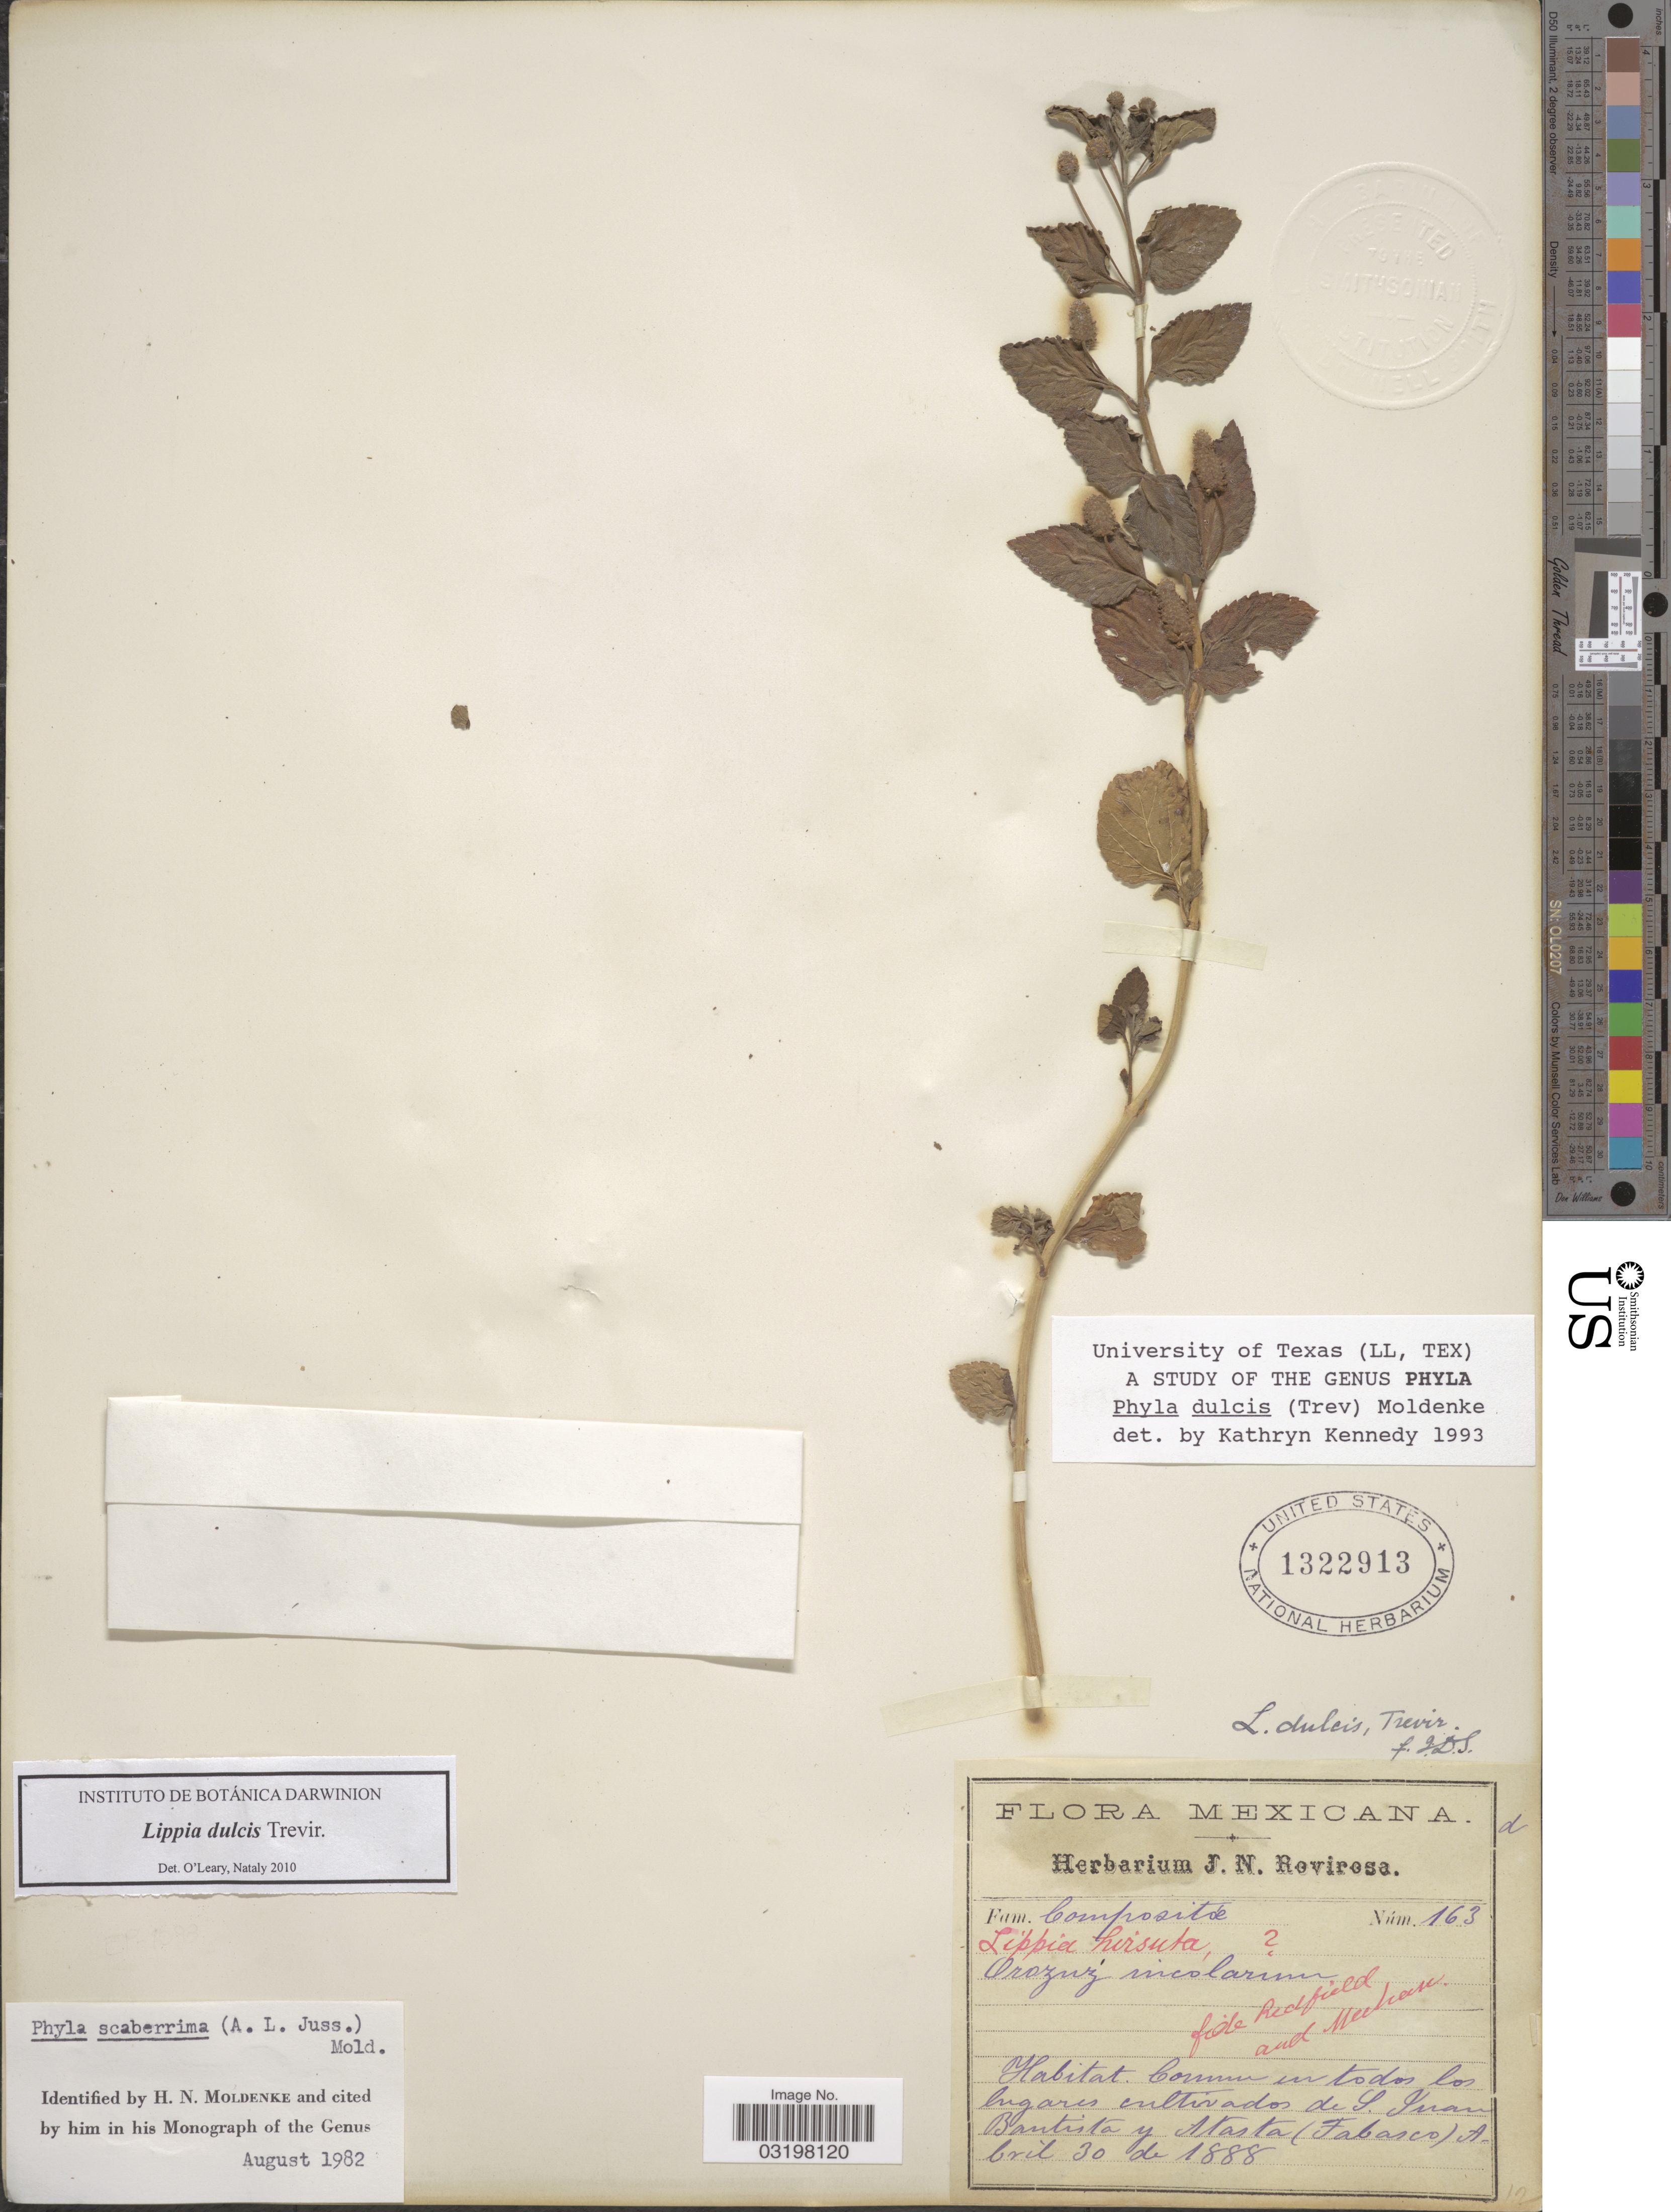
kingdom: Plantae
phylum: Tracheophyta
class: Magnoliopsida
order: Lamiales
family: Verbenaceae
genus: Lippia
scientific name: Lippia dulcis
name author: Trevis.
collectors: ex herb. J. N. Rovirosa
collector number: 163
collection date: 1888-04-30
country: Mexico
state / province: Tabasco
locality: De S. Juan Bautista y Atasta (Tabasco).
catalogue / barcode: US 1322913